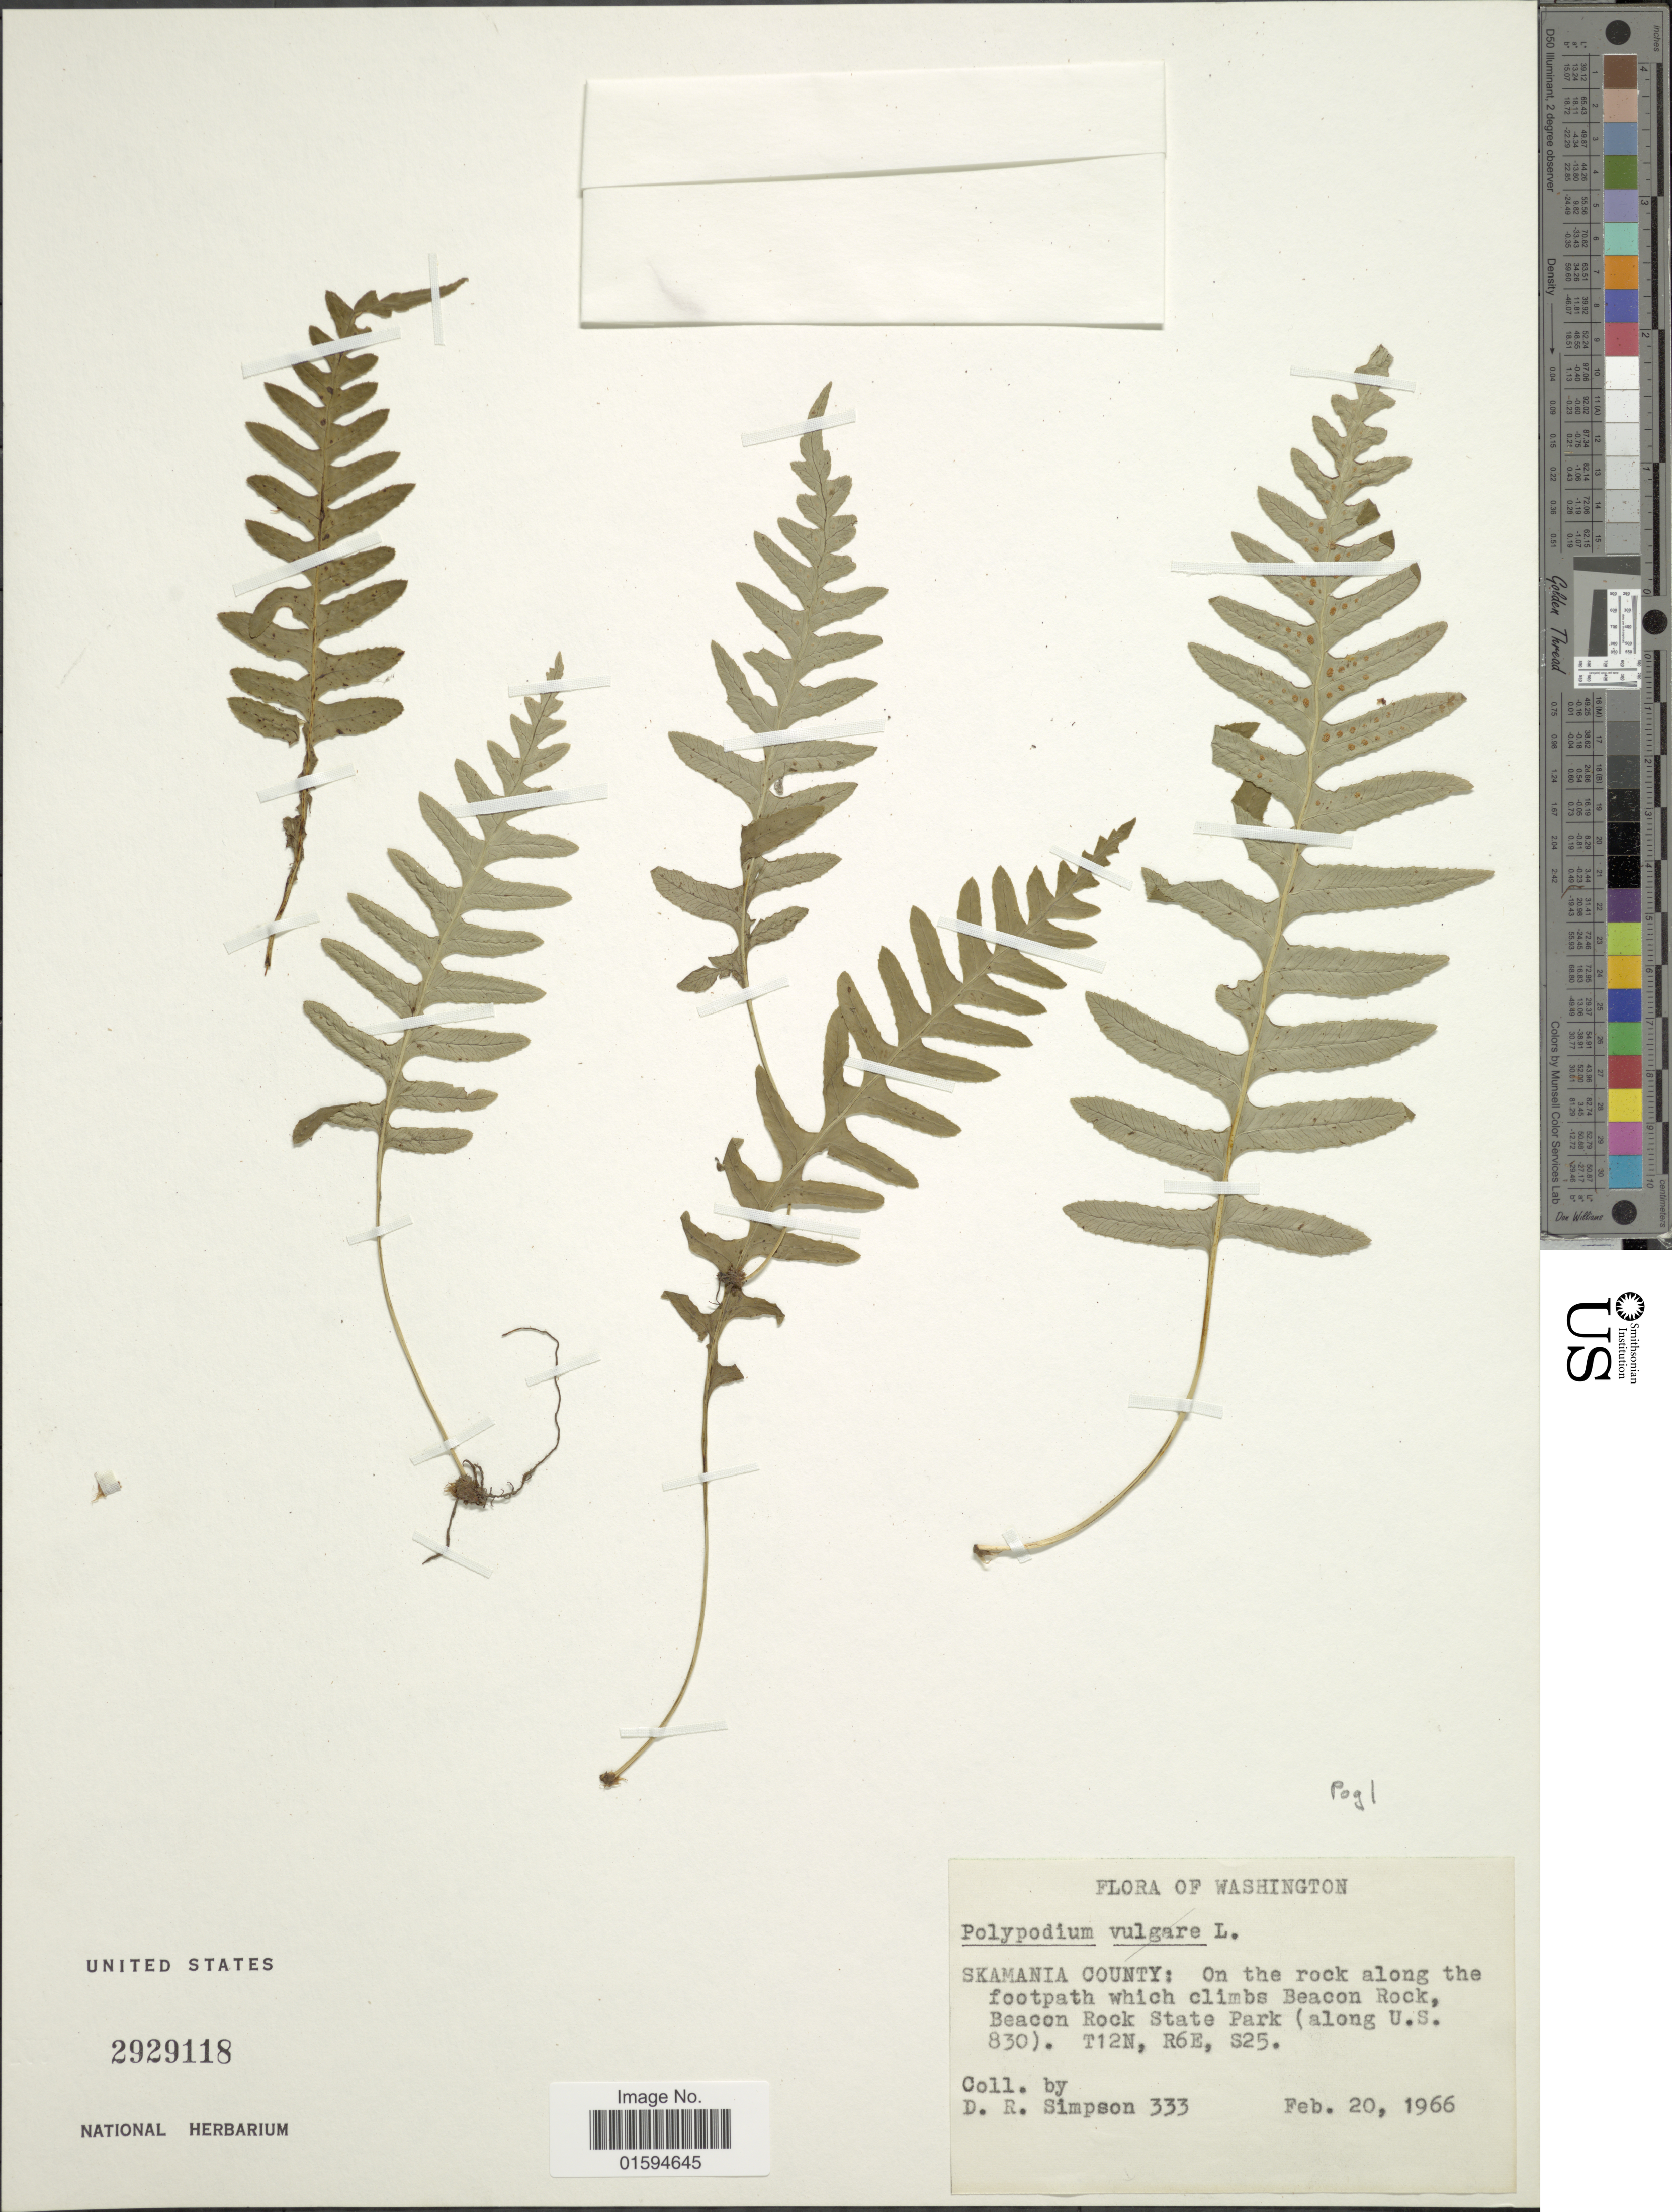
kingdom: Plantae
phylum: Tracheophyta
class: Polypodiopsida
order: Polypodiales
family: Polypodiaceae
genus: Polypodium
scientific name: Polypodium glycyrrhiza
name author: D.C. Eaton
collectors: D. R. Simpson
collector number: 333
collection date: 1966-02-20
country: United States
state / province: Washington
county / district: Skamania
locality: Skamania County: on the rock along the footpath which climbs Beacon Rock, Beacon Rock State Park (along U.S. 830), T12N, R6E, S25.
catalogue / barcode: US 2929118